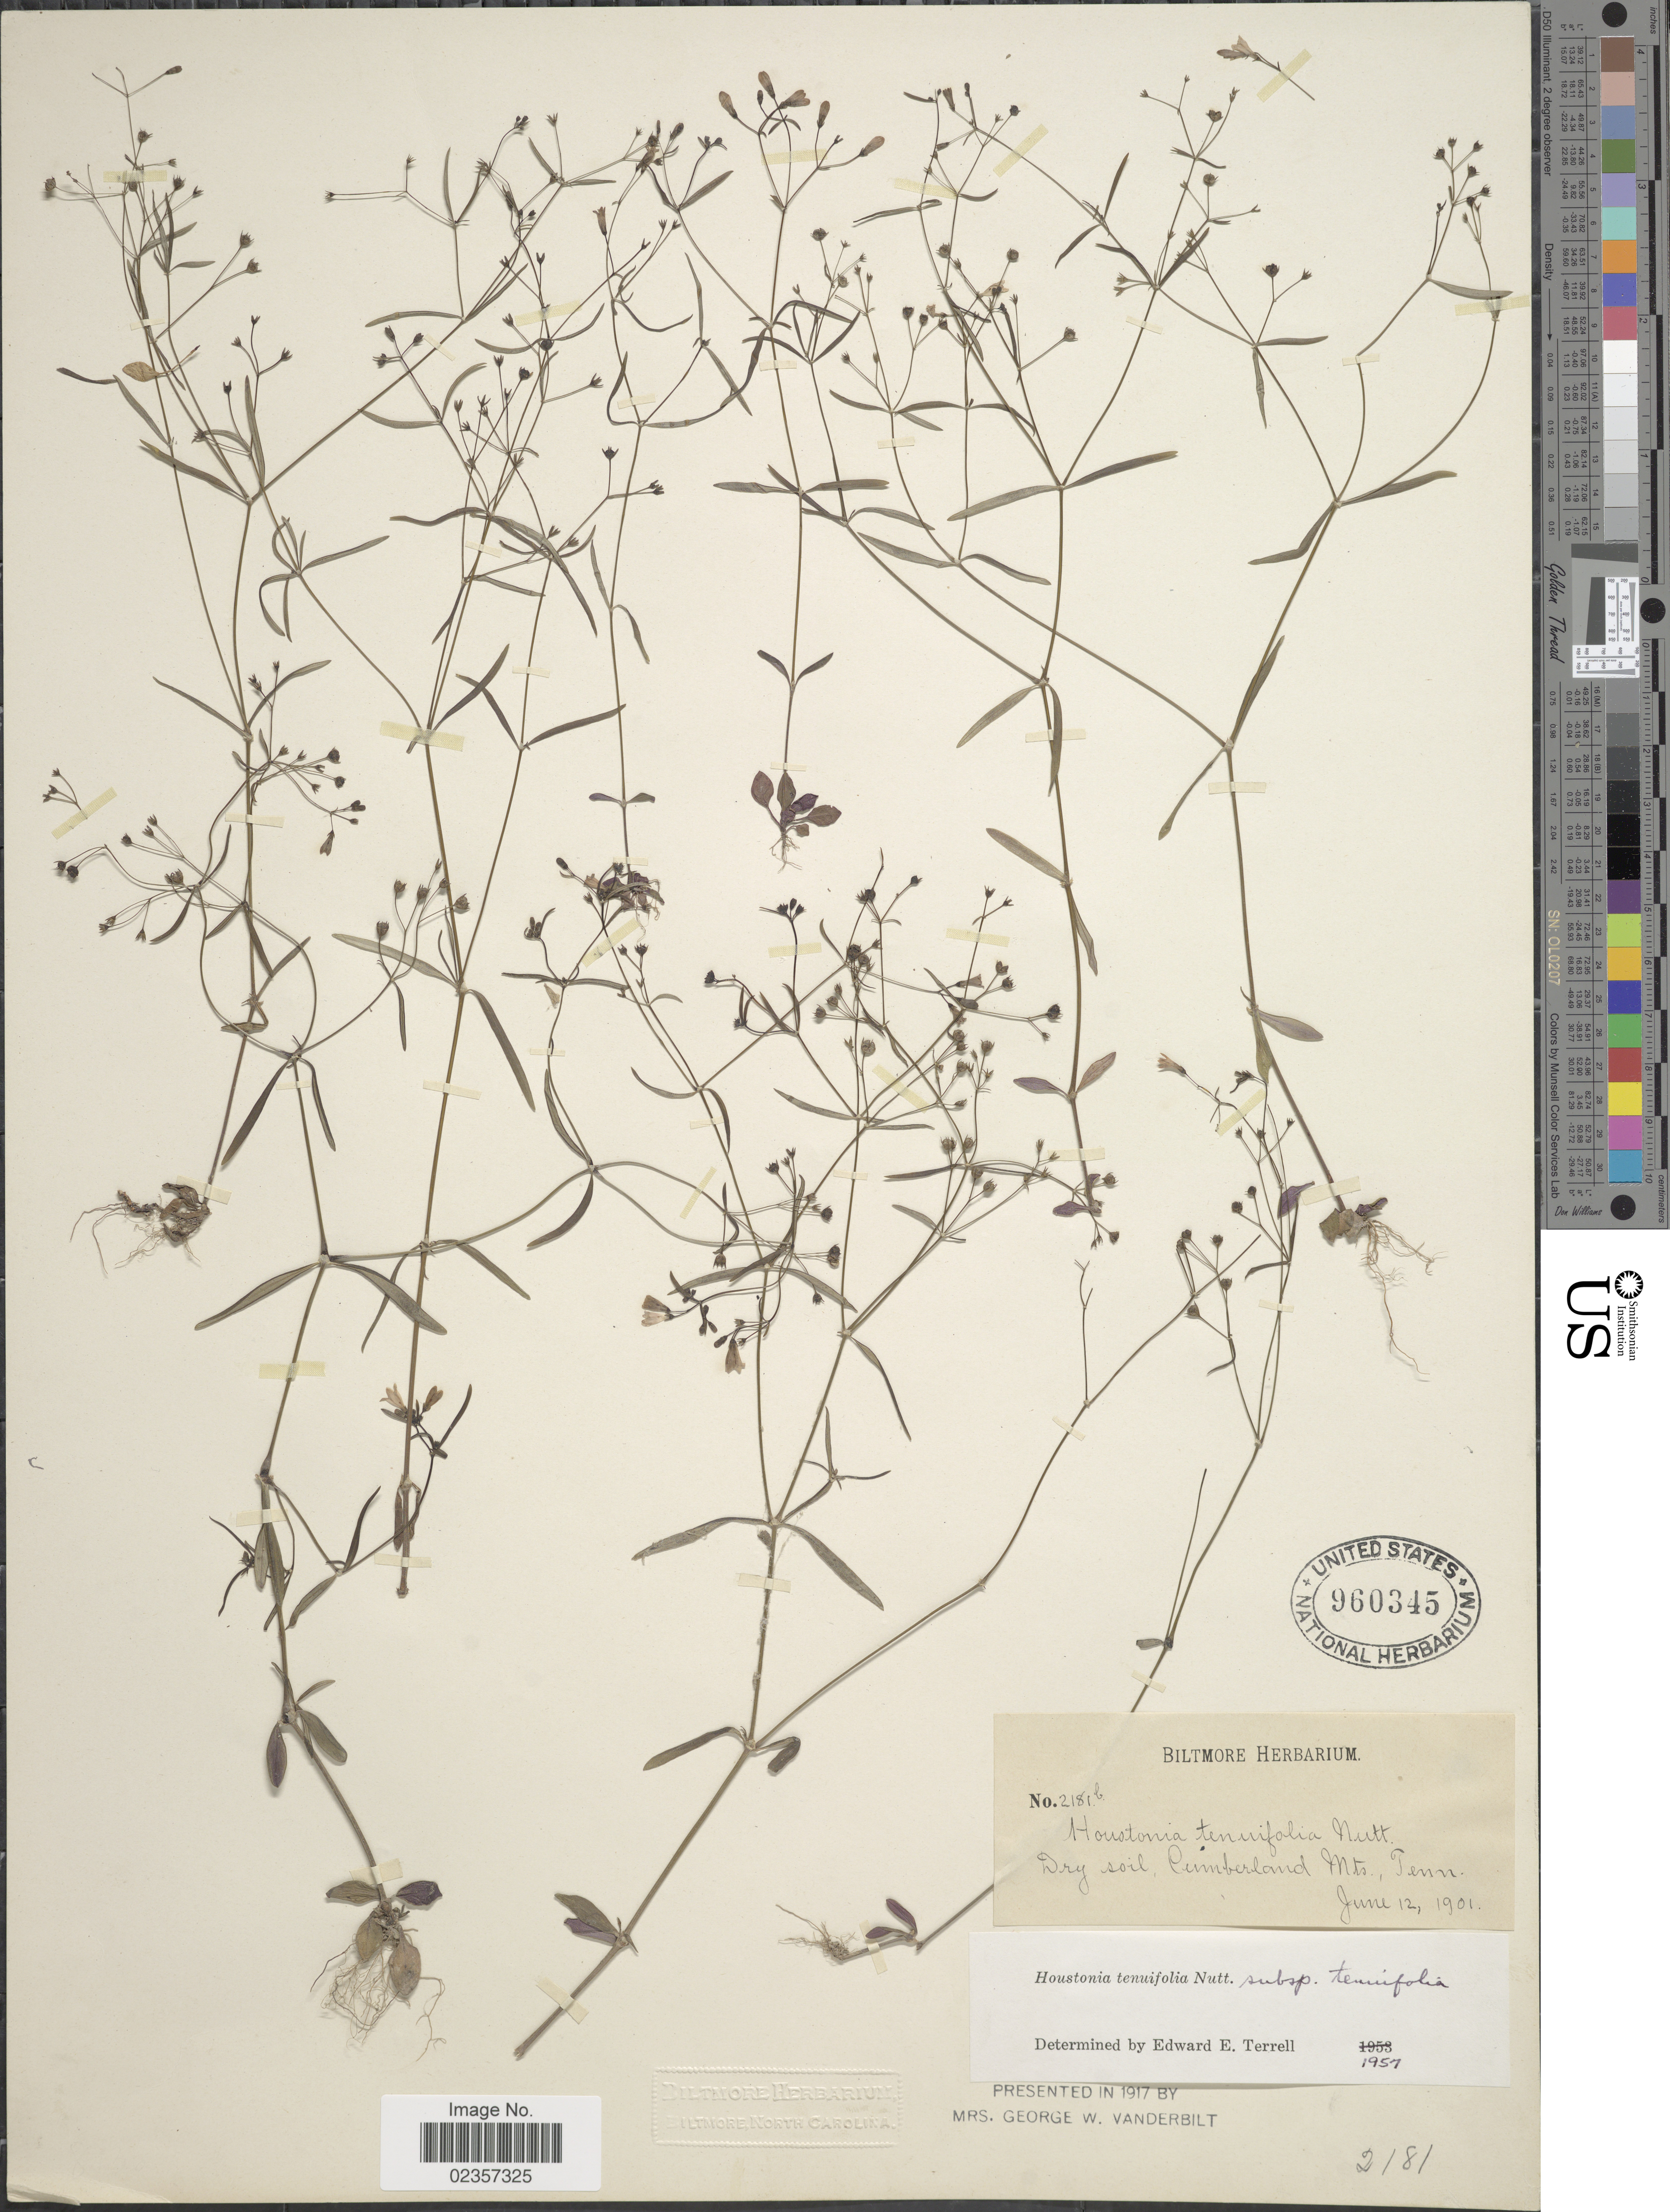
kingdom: Plantae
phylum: Tracheophyta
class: Magnoliopsida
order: Gentianales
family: Rubiaceae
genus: Houstonia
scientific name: Houstonia longifolia var. tenuifolia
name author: (Nutt.) Alph. Wood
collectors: ex herb. Biltmore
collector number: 2181B.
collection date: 1901-06-12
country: United States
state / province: Tennessee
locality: Cumberland Mts.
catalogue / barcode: US 960345